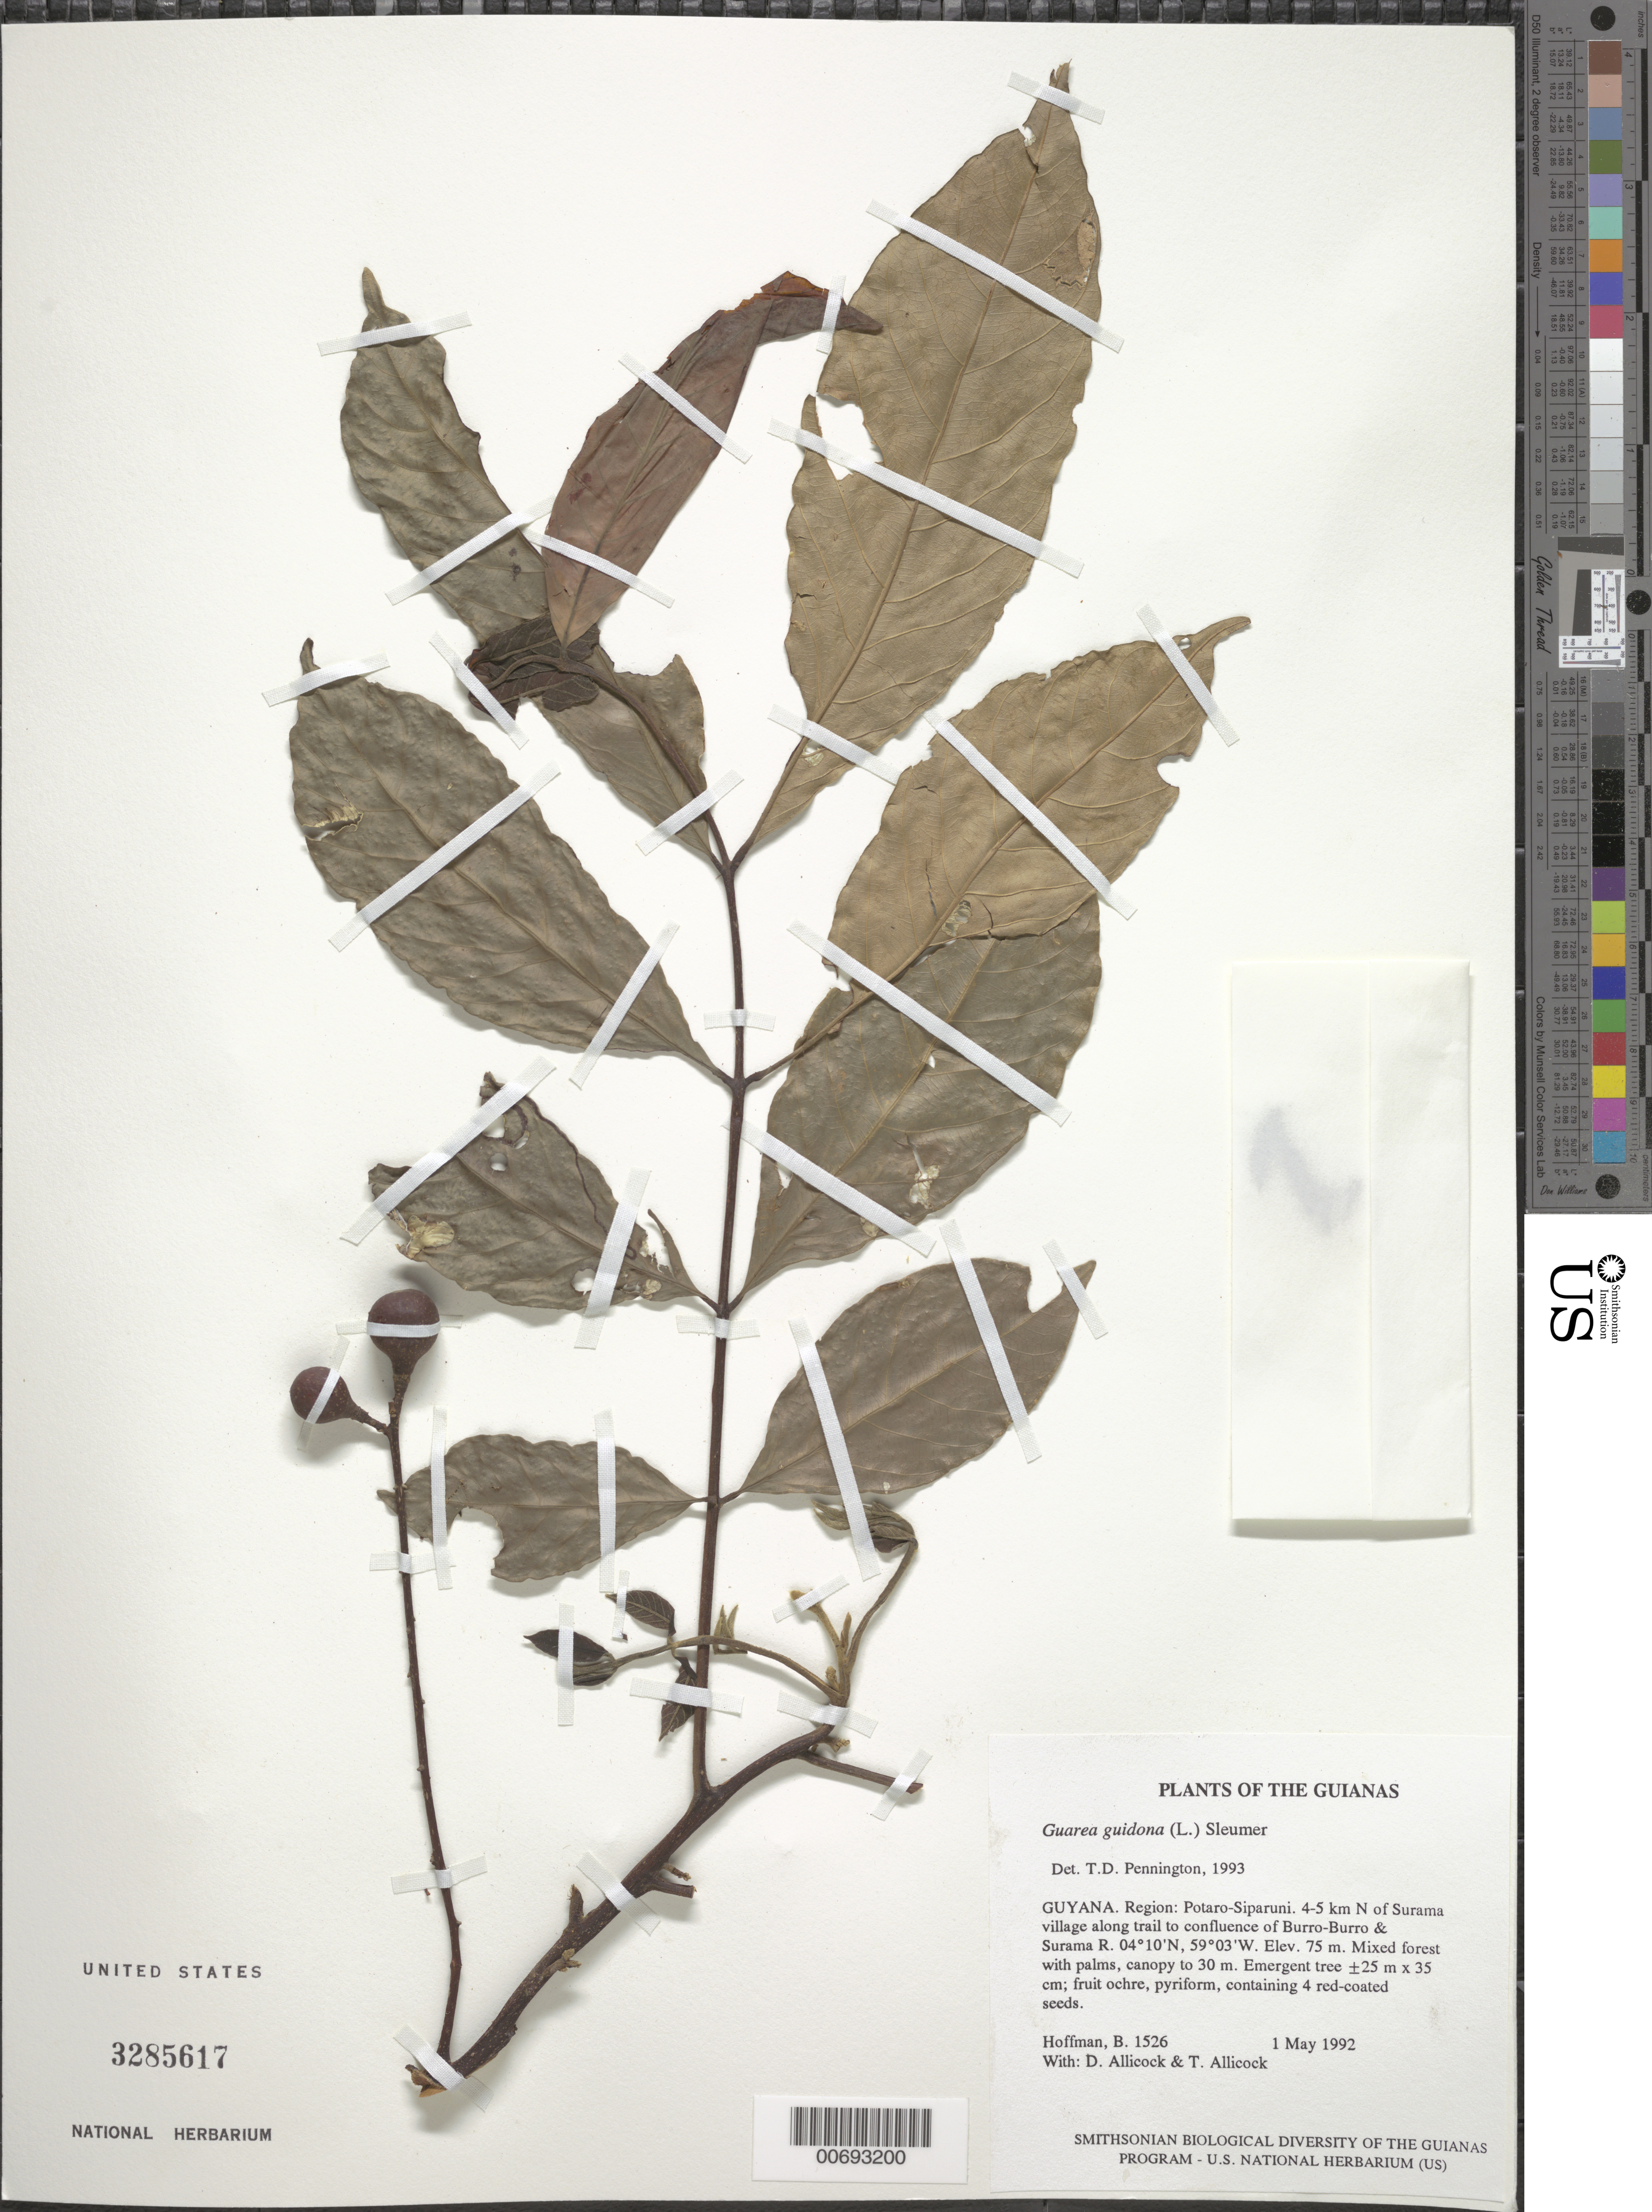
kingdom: Plantae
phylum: Tracheophyta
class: Magnoliopsida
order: Sapindales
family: Meliaceae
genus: Guarea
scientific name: Guarea guidonia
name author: (L.) Sleumer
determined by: Pennington, T. D., (K)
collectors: B. Hoffman, D. Allicock & T. Allicock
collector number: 1526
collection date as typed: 1 May 1992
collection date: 1992-05-01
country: Guyana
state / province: Potaro-Siparuni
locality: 4-5 km N of Surama village along trail to confluence of Burro-Burro & Surama Rivers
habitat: Mixed forest with palms, canopy to 30 m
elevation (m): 75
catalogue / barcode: US 3285617